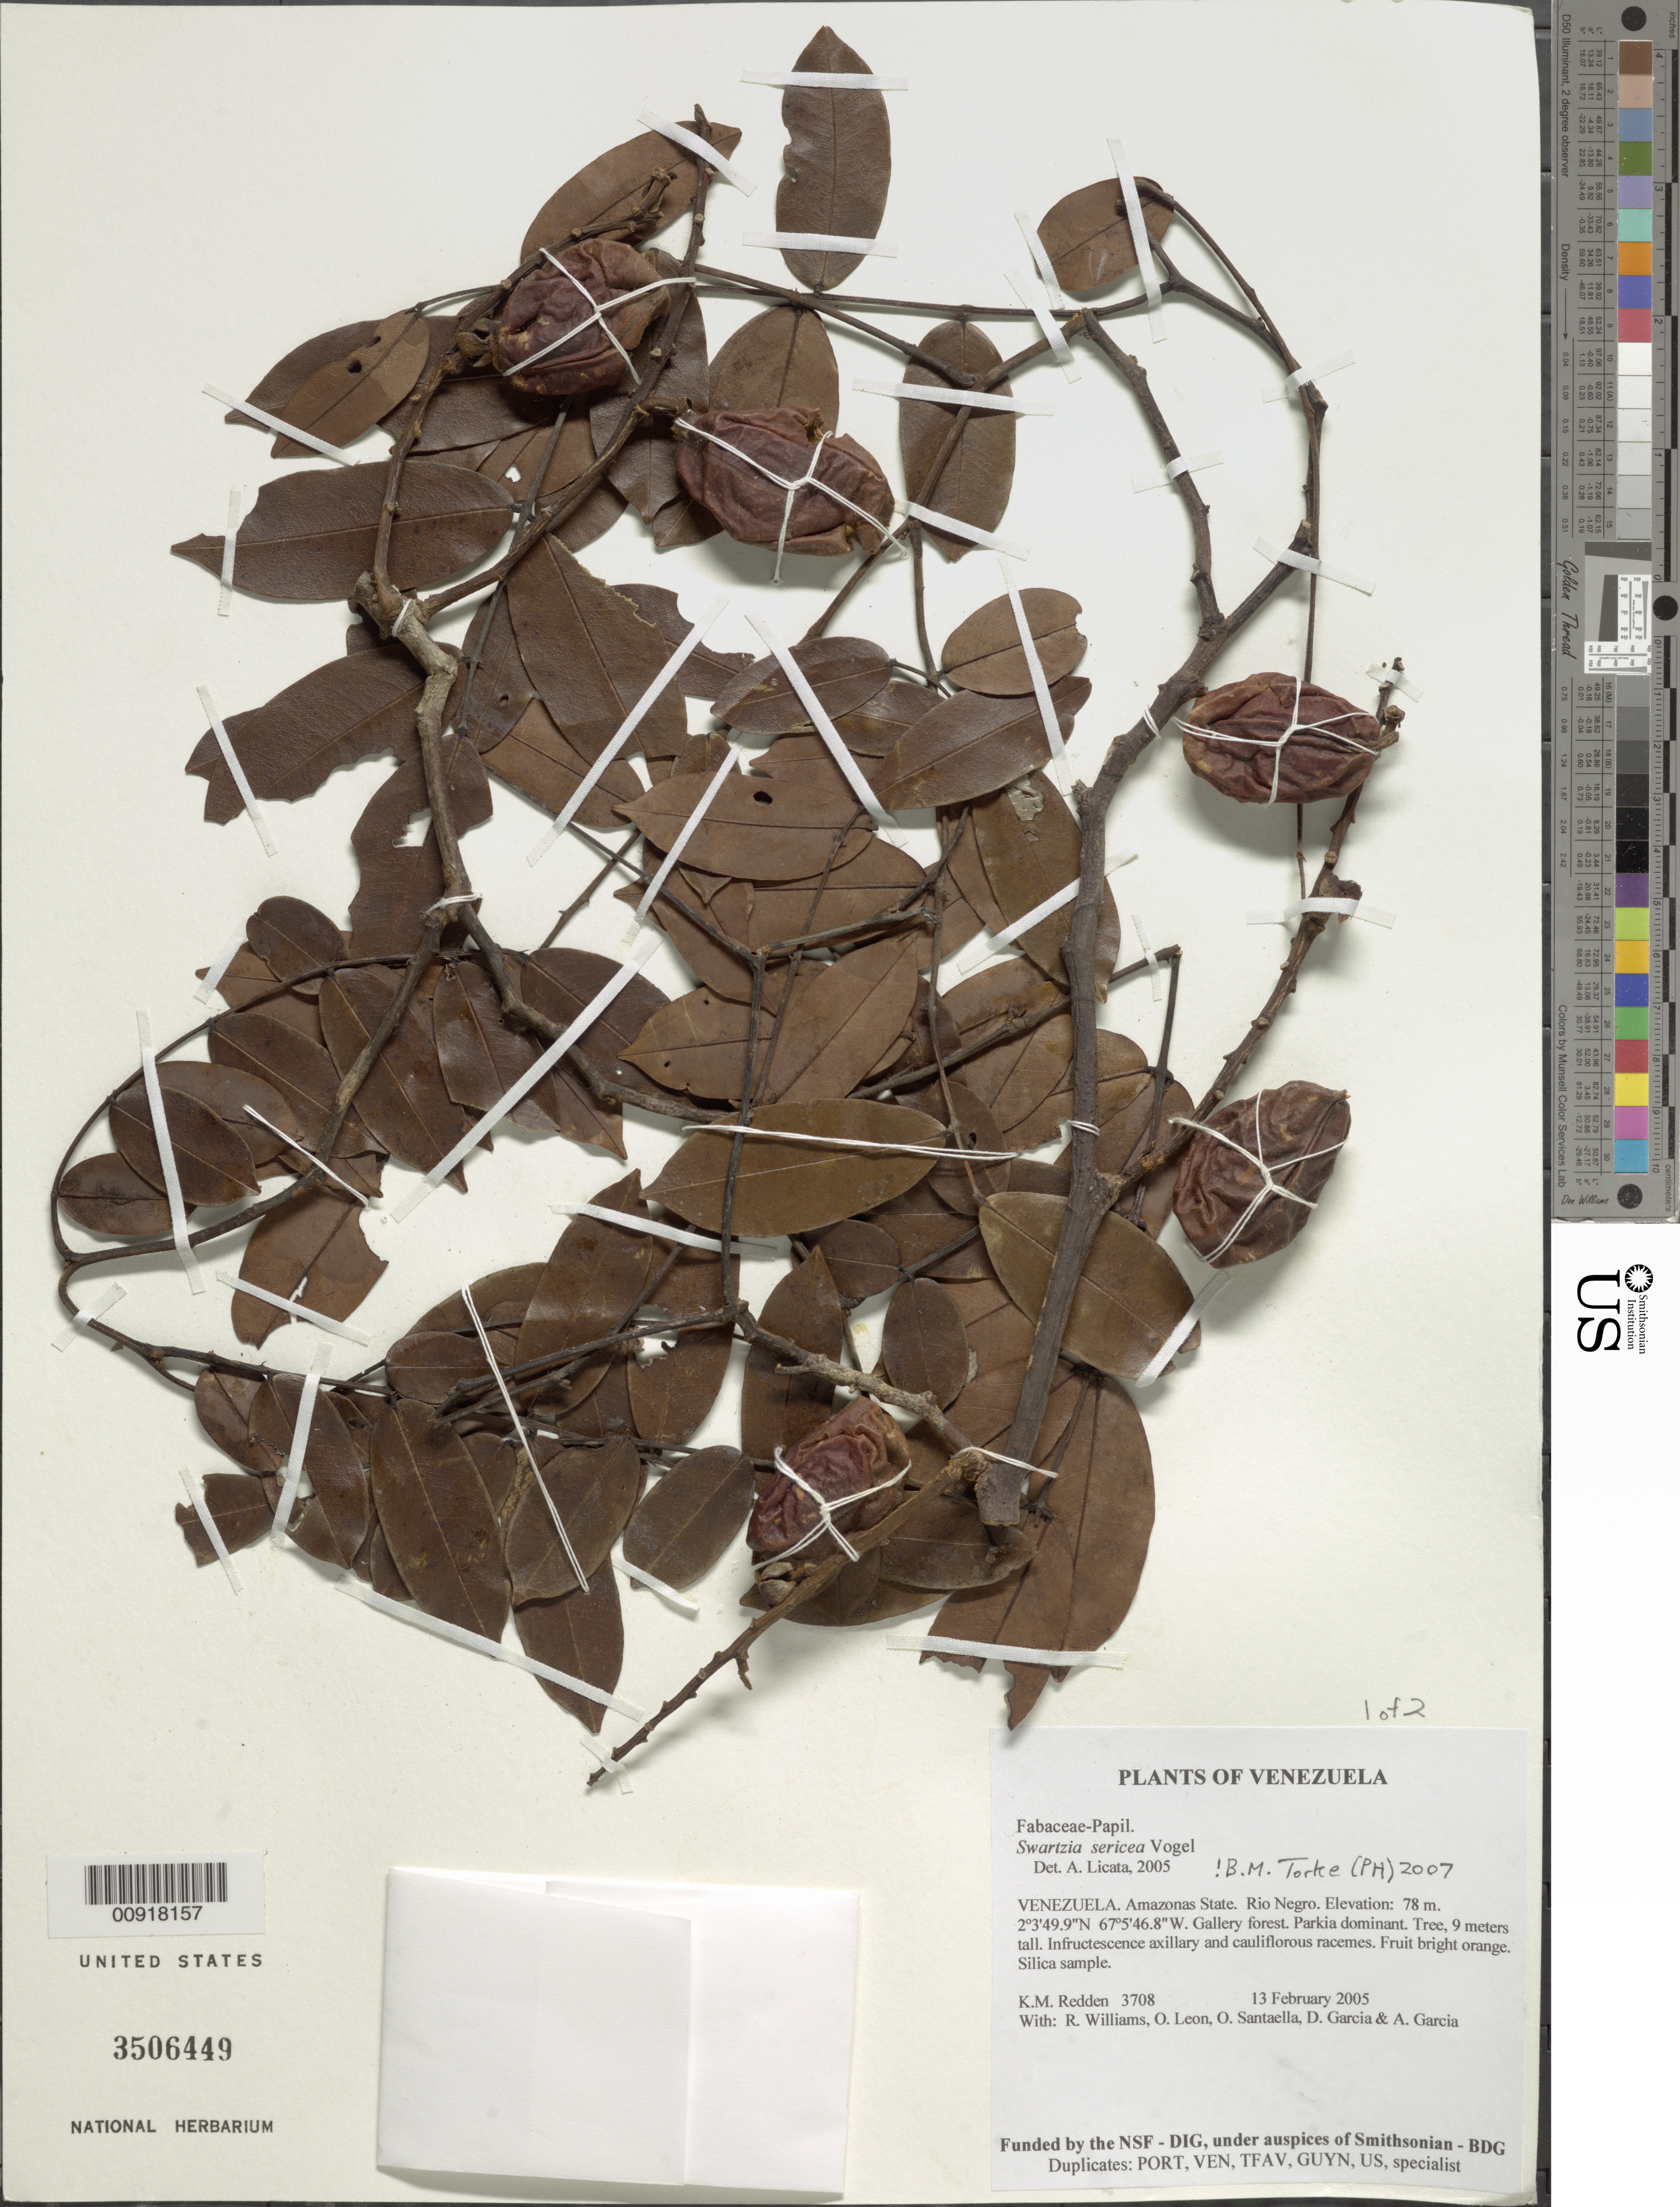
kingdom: Plantae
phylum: Tracheophyta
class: Magnoliopsida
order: Fabales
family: Fabaceae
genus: Swartzia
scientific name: Swartzia sericea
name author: Vogel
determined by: Torke, B. M.; Pinto, R. B.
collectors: K. M. Redden, R. Williams, O. León, O. Santaella, D. Garcia & A. Garcia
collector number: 3708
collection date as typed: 13 February 2005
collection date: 2005-02-13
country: Venezuela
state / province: Amazonas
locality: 28 - Rio Negro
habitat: Gallery forest. Parkia dominant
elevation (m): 78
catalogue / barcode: US 3506449